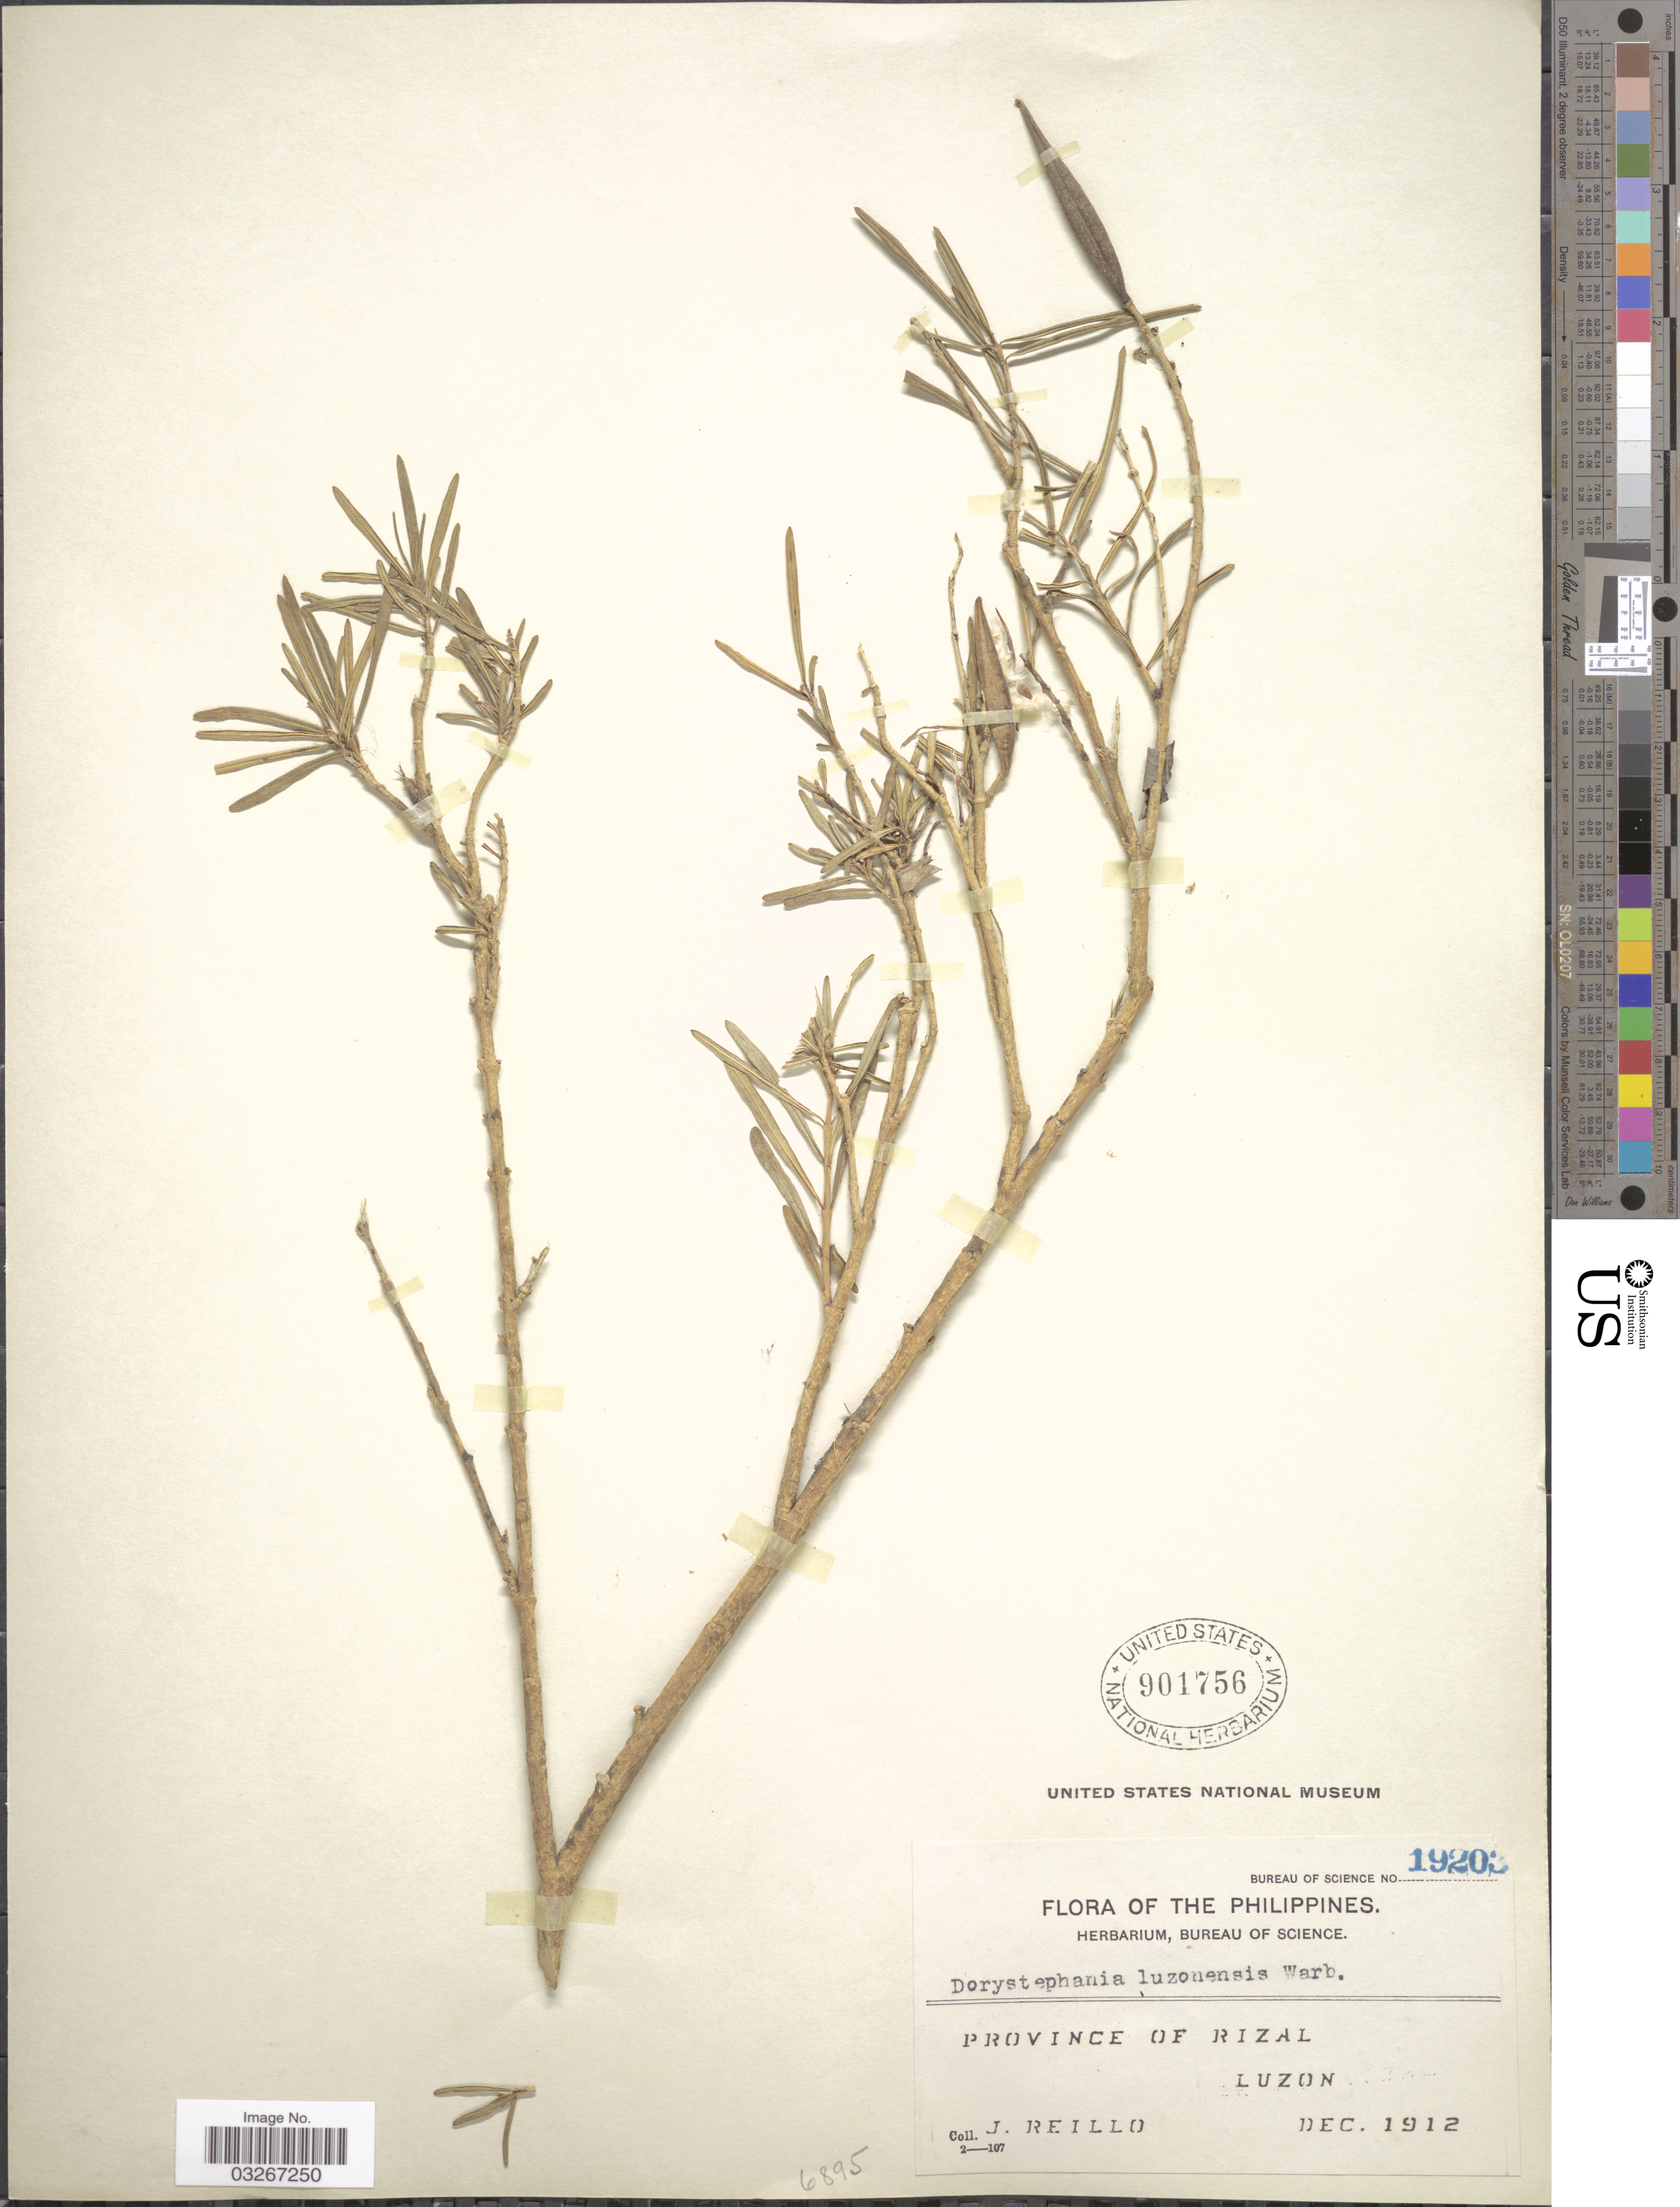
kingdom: Plantae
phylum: Tracheophyta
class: Magnoliopsida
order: Gentianales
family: Apocynaceae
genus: Dorystephania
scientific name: Dorystephania luzonensis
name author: Warb.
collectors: J. Reillo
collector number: Bureau of Science 19203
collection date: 1912-12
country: Philippines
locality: Province of Rizal. Luzon.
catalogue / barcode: US 901756